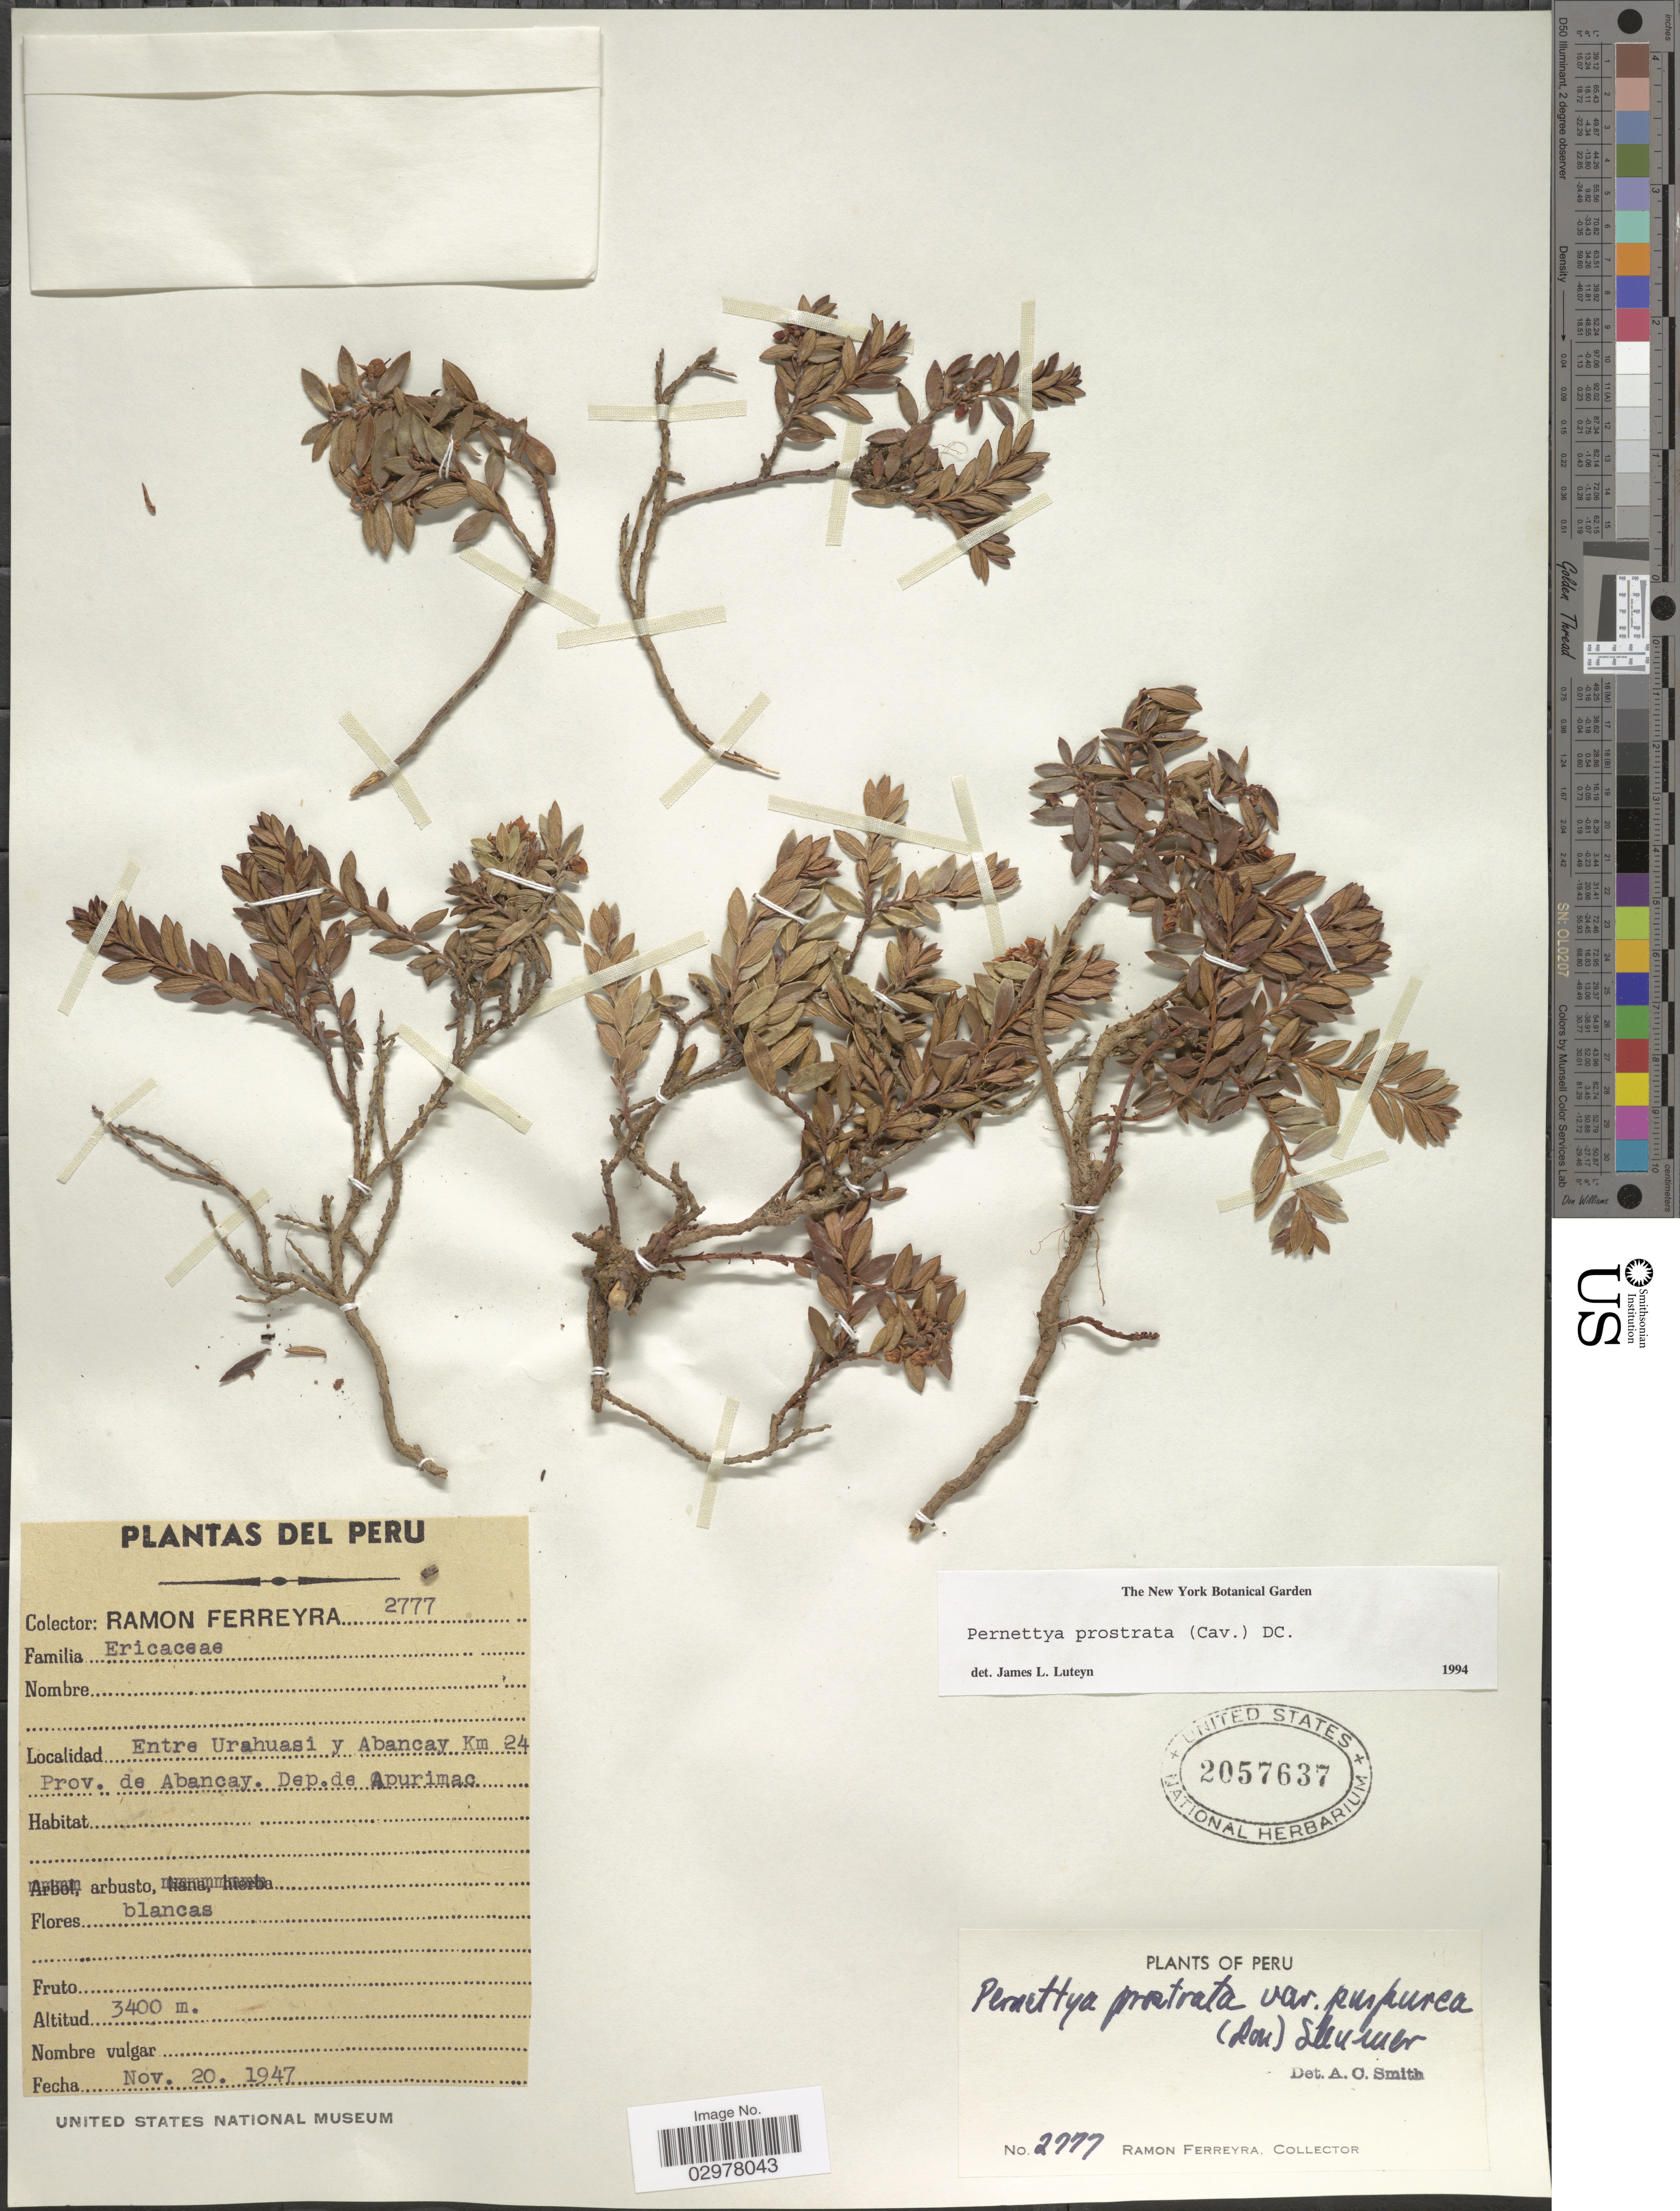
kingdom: Plantae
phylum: Tracheophyta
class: Magnoliopsida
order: Ericales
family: Ericaceae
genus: Pernettya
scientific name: Pernettya prostrata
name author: (Cav.) DC.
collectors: R. A. Ferreyra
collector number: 2777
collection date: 1947-11-20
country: Peru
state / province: Apurímac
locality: Entre Urahuasi y Abancay Km 24. Prov. de Abancay. Dep. de Apurimac.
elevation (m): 3400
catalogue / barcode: US 2057637